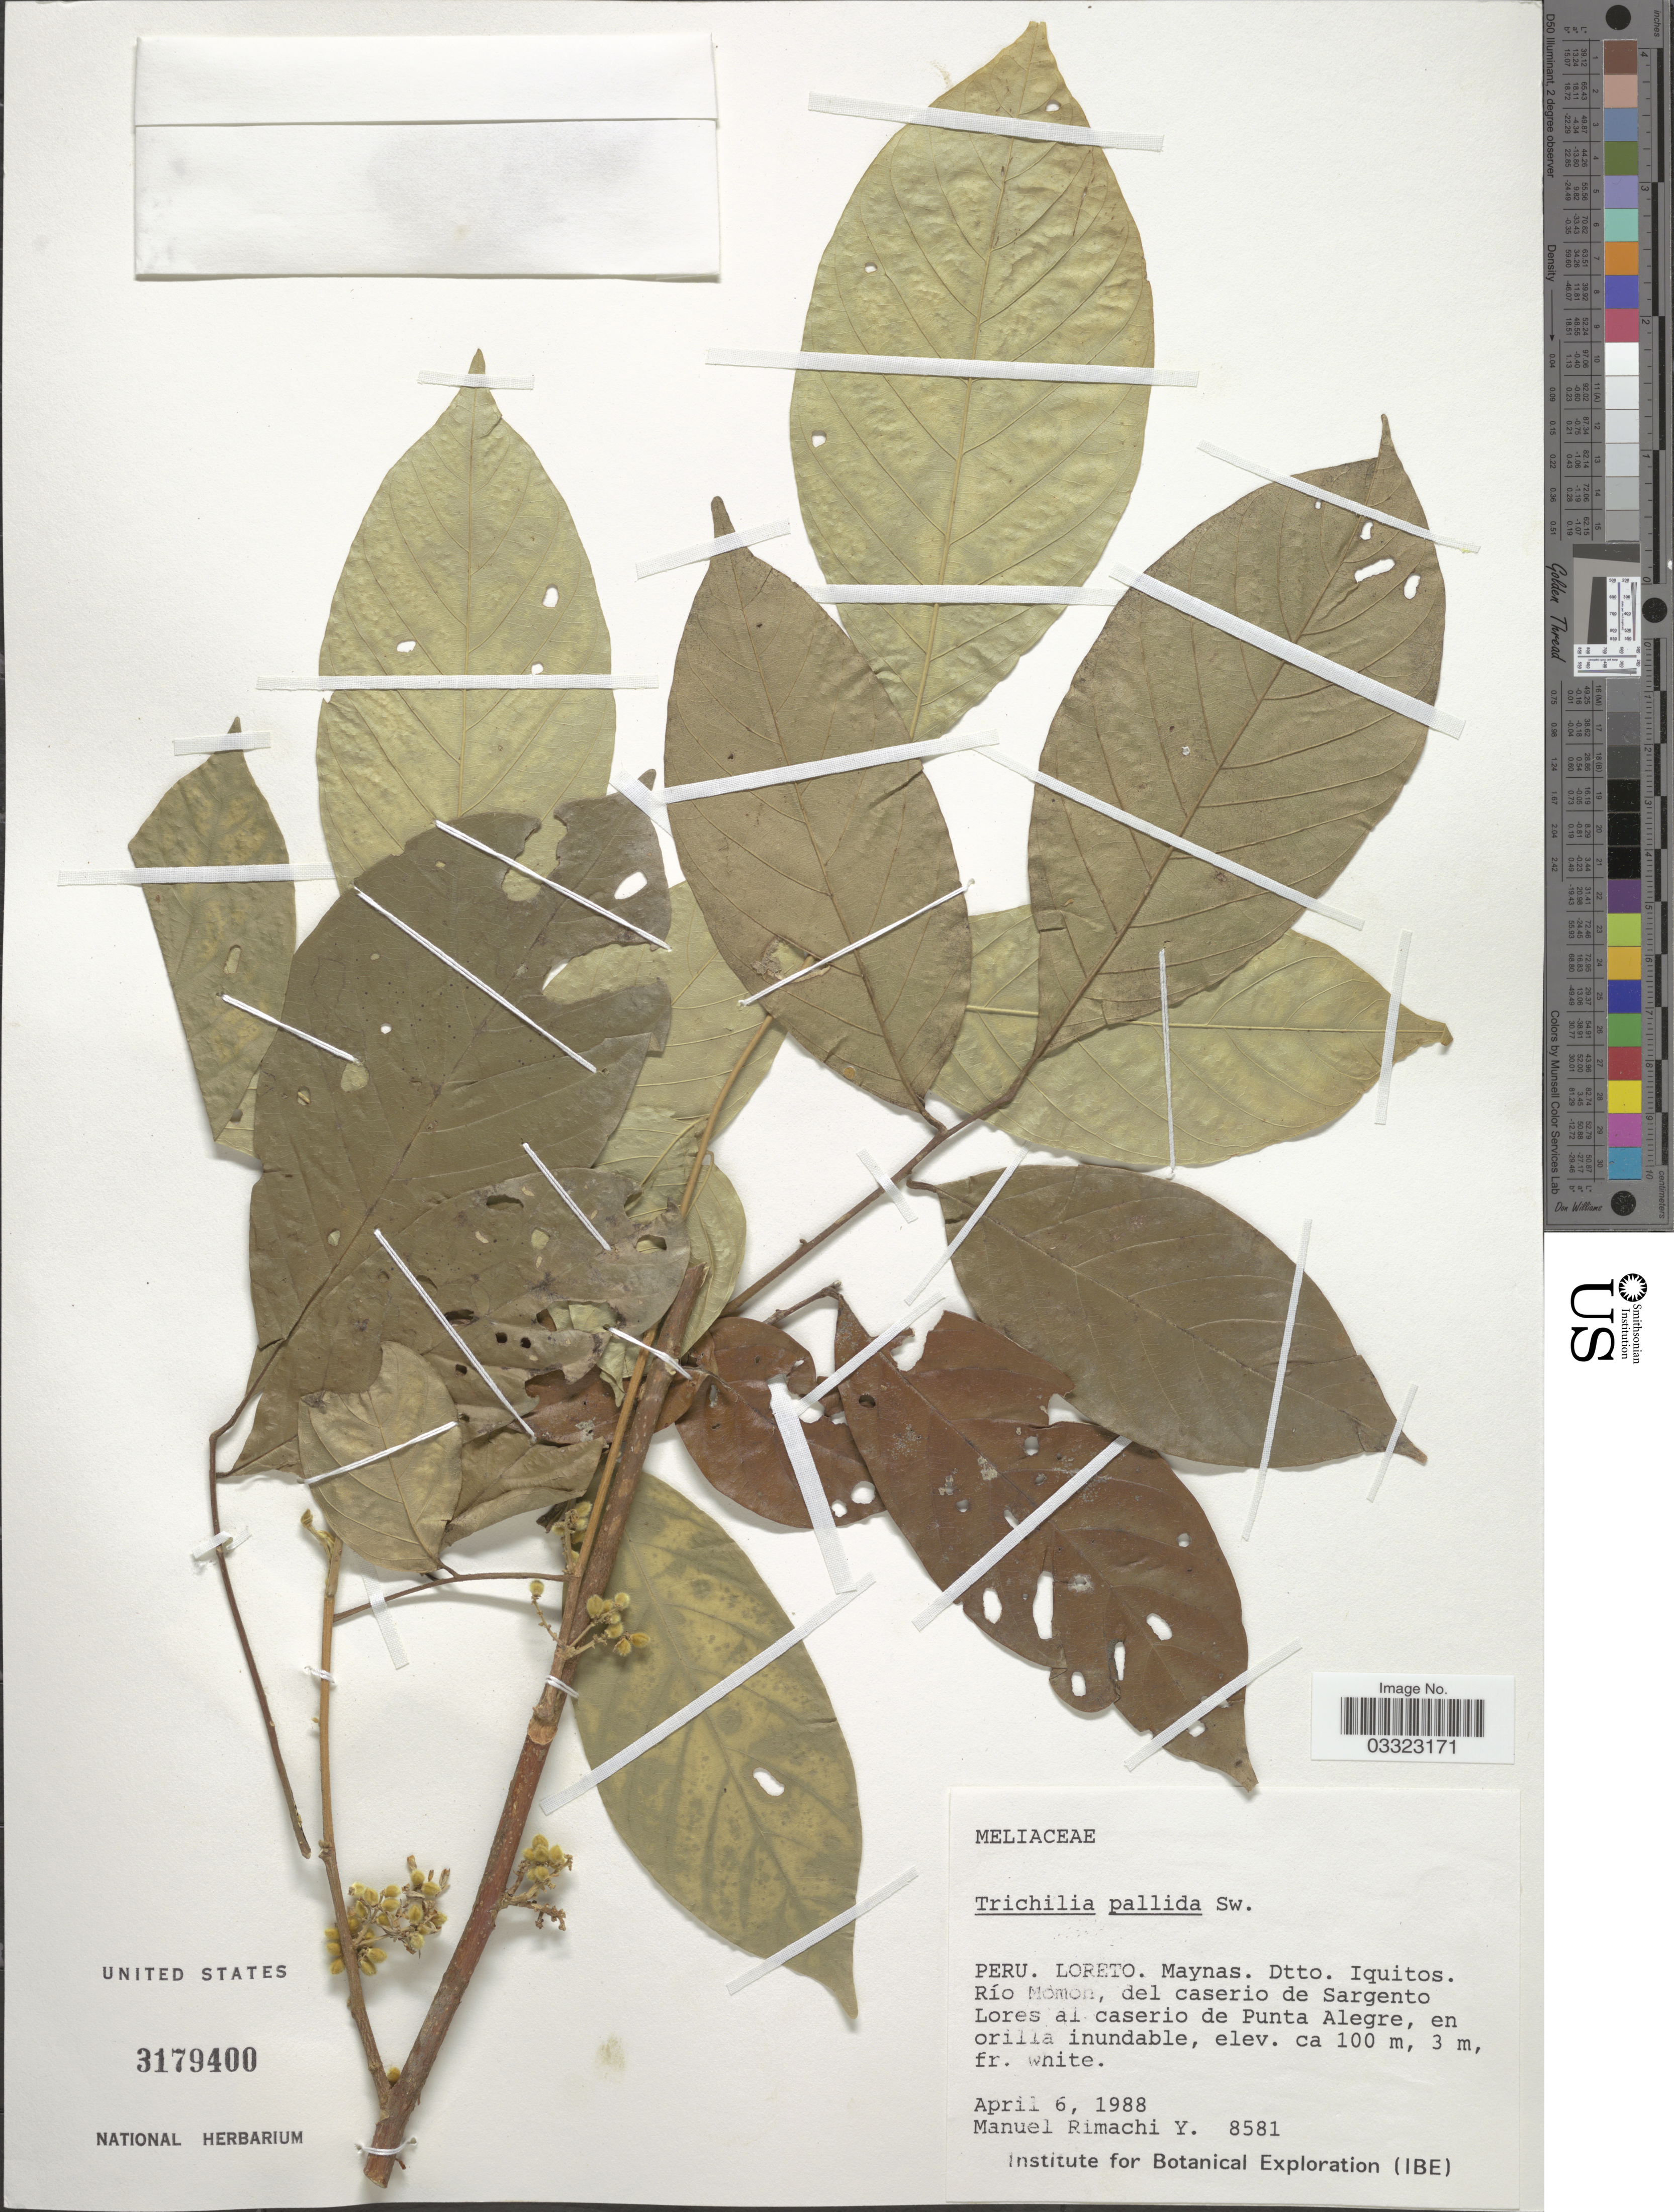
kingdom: Plantae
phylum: Tracheophyta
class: Magnoliopsida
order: Sapindales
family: Meliaceae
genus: Trichilia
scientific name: Trichilia pallida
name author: Sw.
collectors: M. Rimachi Y.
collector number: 8581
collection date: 1988-04-06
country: Peru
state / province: Loreto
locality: Maynas. Dtto. Iquitos. Río Momon, del caserio de Sargento Lores al caserio de Punta Alegre, en orilla inundable.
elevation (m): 100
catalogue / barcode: US 3179400